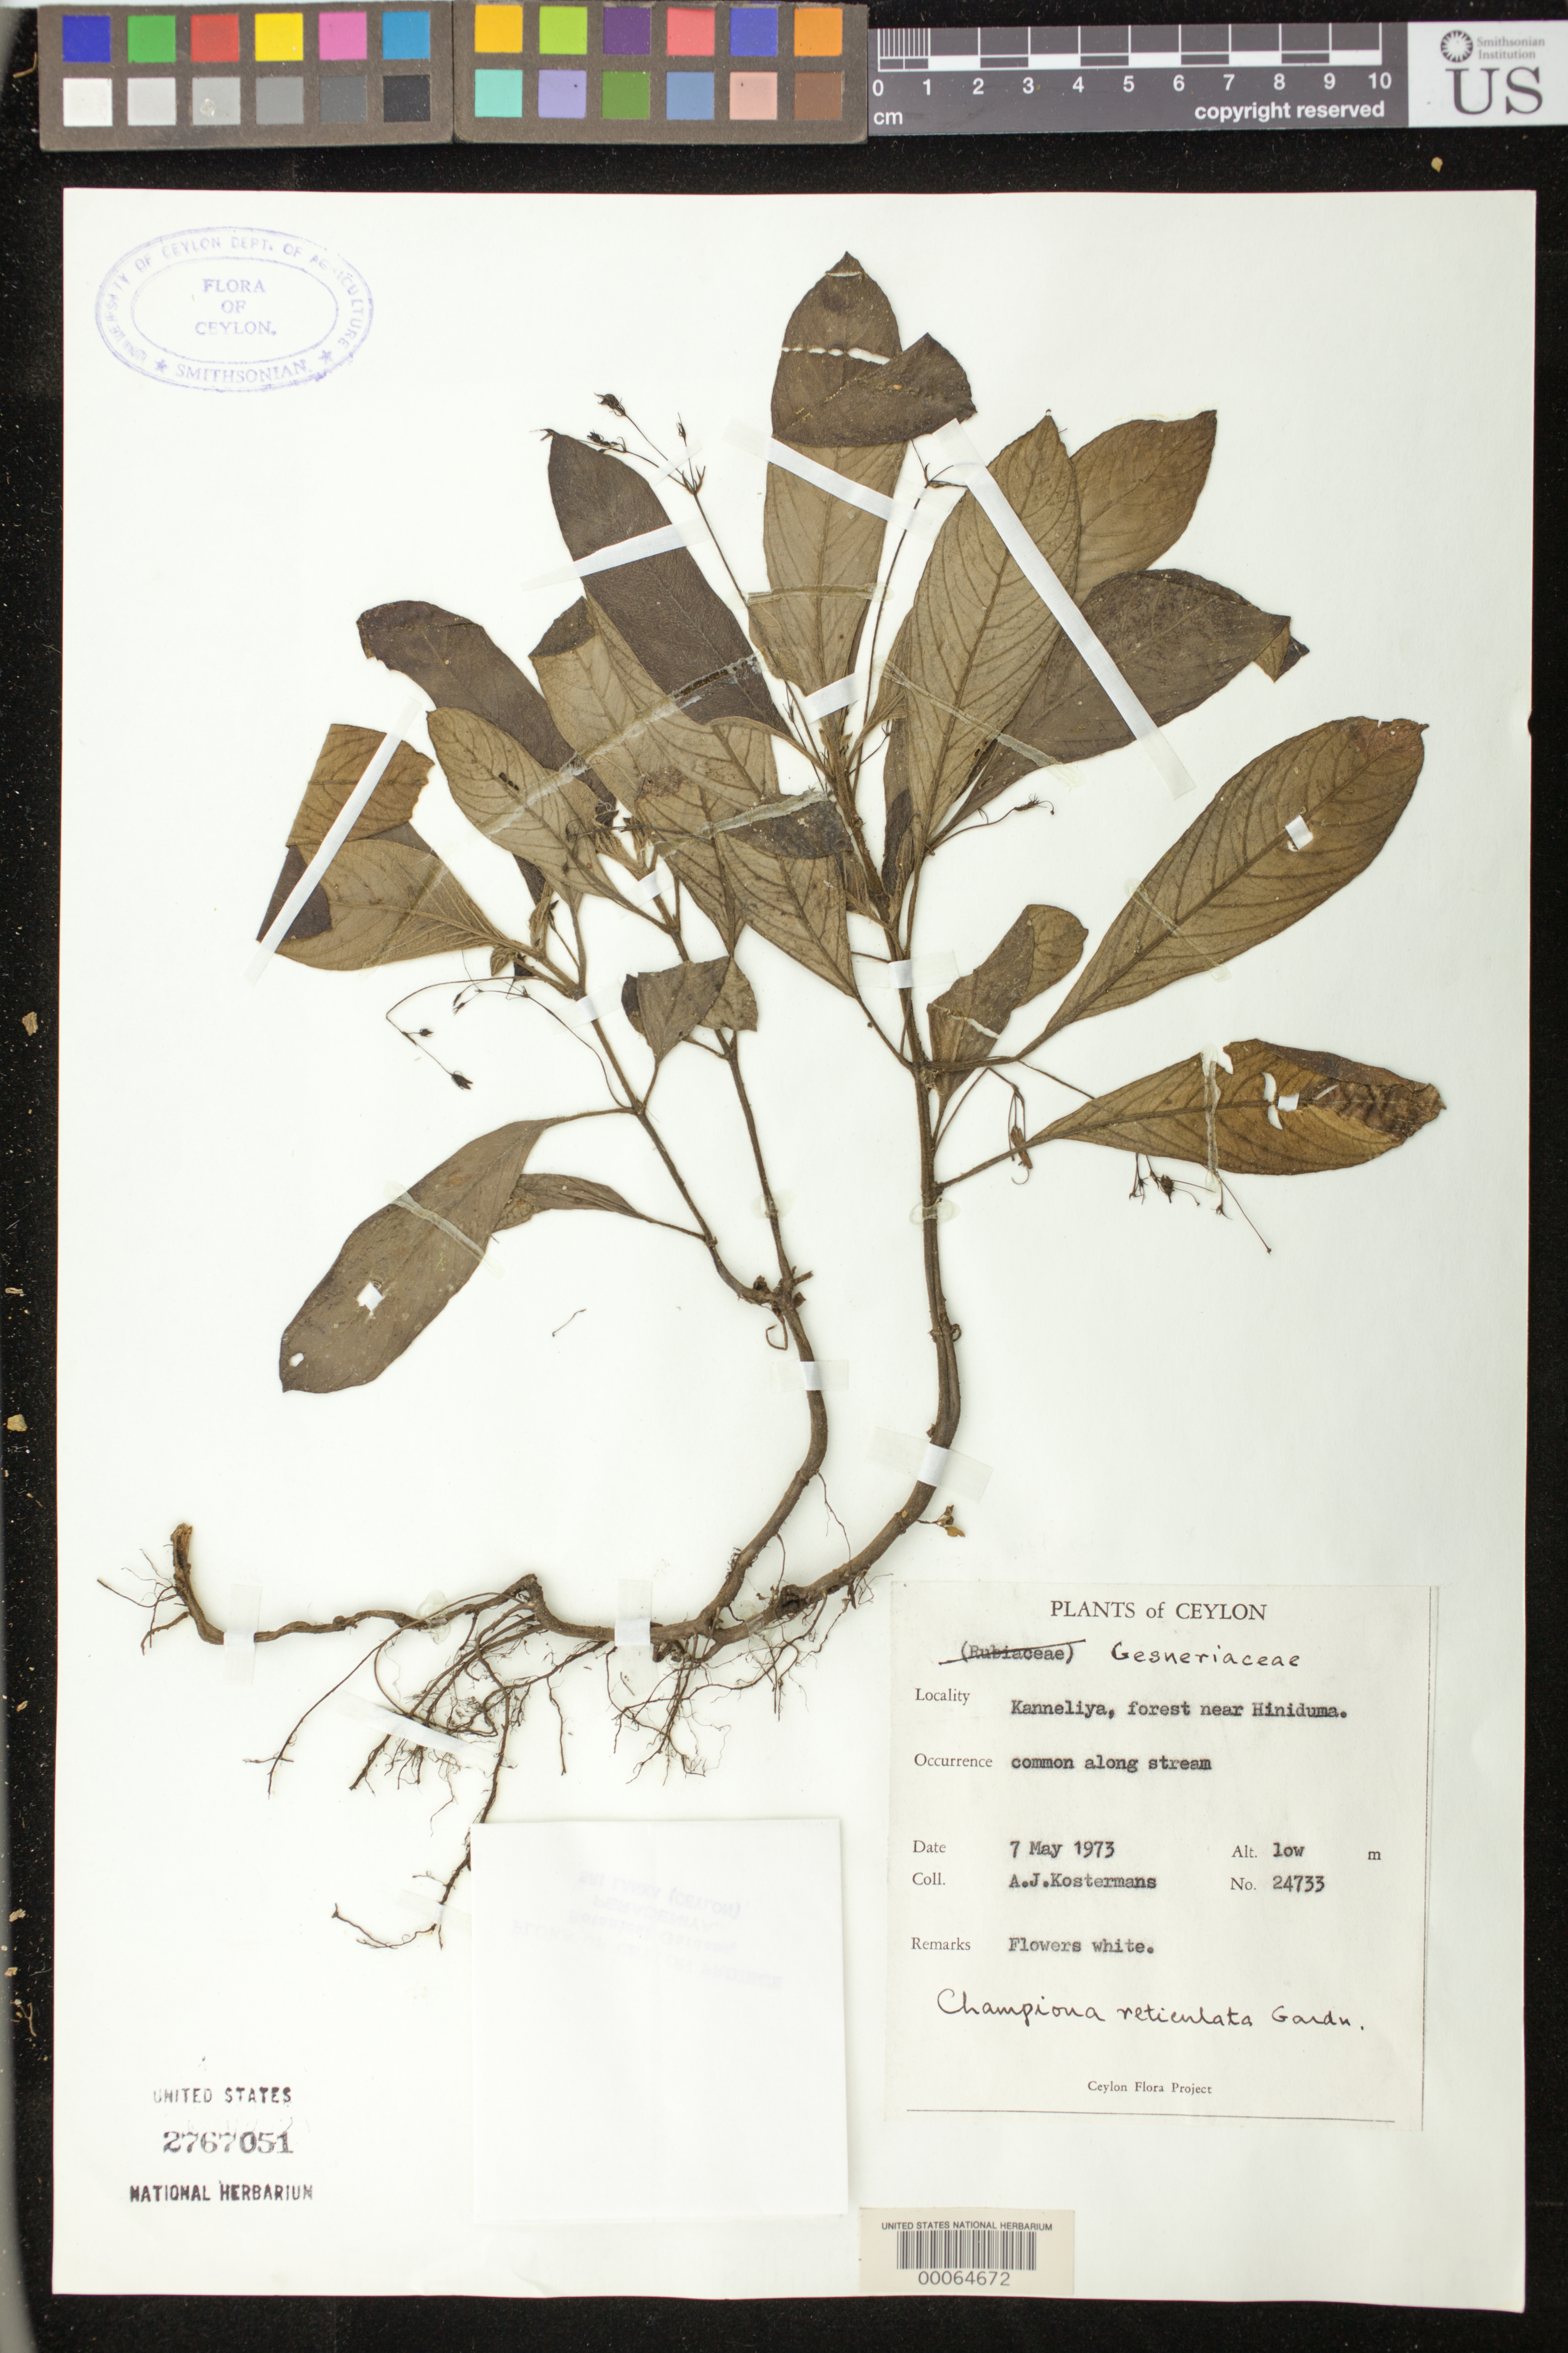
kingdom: Plantae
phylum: Tracheophyta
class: Magnoliopsida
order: Lamiales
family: Gesneriaceae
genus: Championia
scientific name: Championia reticulata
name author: Gardner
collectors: A. J. G. Kostermans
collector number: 24733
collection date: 1973-05-07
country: Sri Lanka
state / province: Southern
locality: Kanneliya, forest near Hiniduma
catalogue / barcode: US 2767051